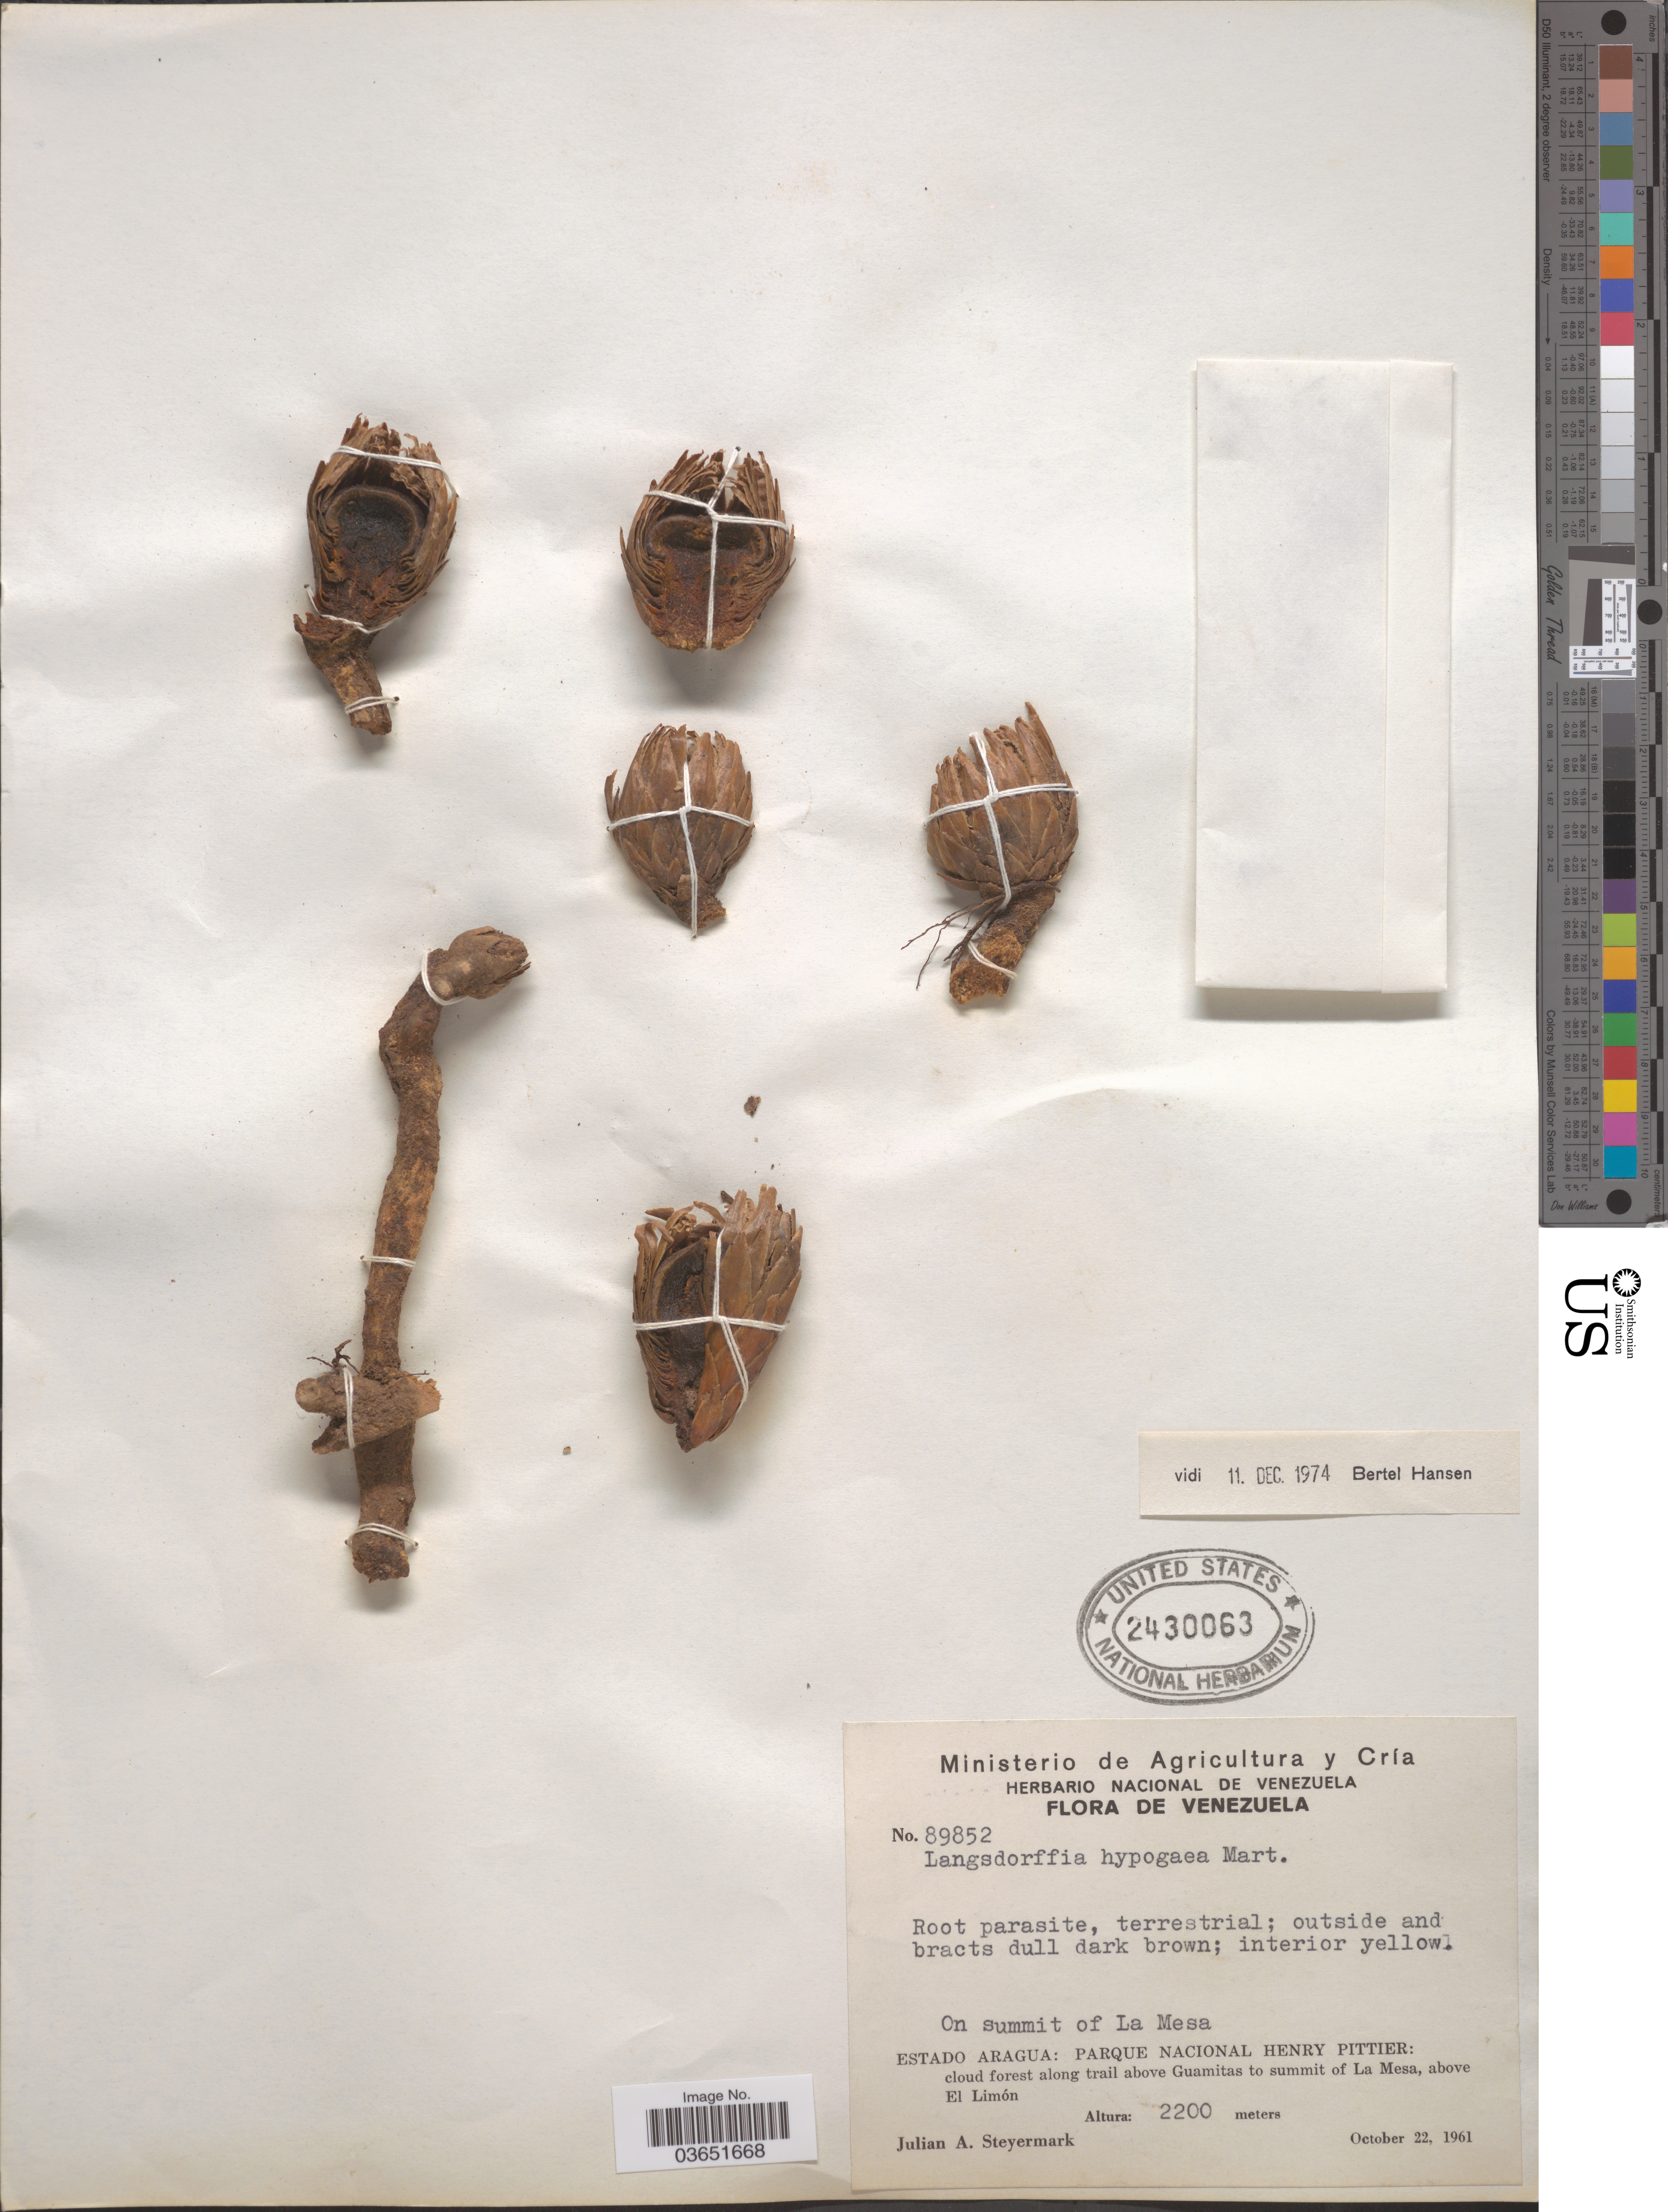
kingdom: Plantae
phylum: Tracheophyta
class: Magnoliopsida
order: Santalales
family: Balanophoraceae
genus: Langsdorffia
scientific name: Langsdorffia hypogaea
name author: Mart.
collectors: J. Steyermark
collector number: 89852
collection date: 1961-10-22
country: Venezuela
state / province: Aragua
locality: On summit of La Mesa. Parque Nacional Henry Pittier: cloud forest along trail above Guamitas to summit of La Mesa, above El Limón.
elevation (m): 2200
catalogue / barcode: US 2430063